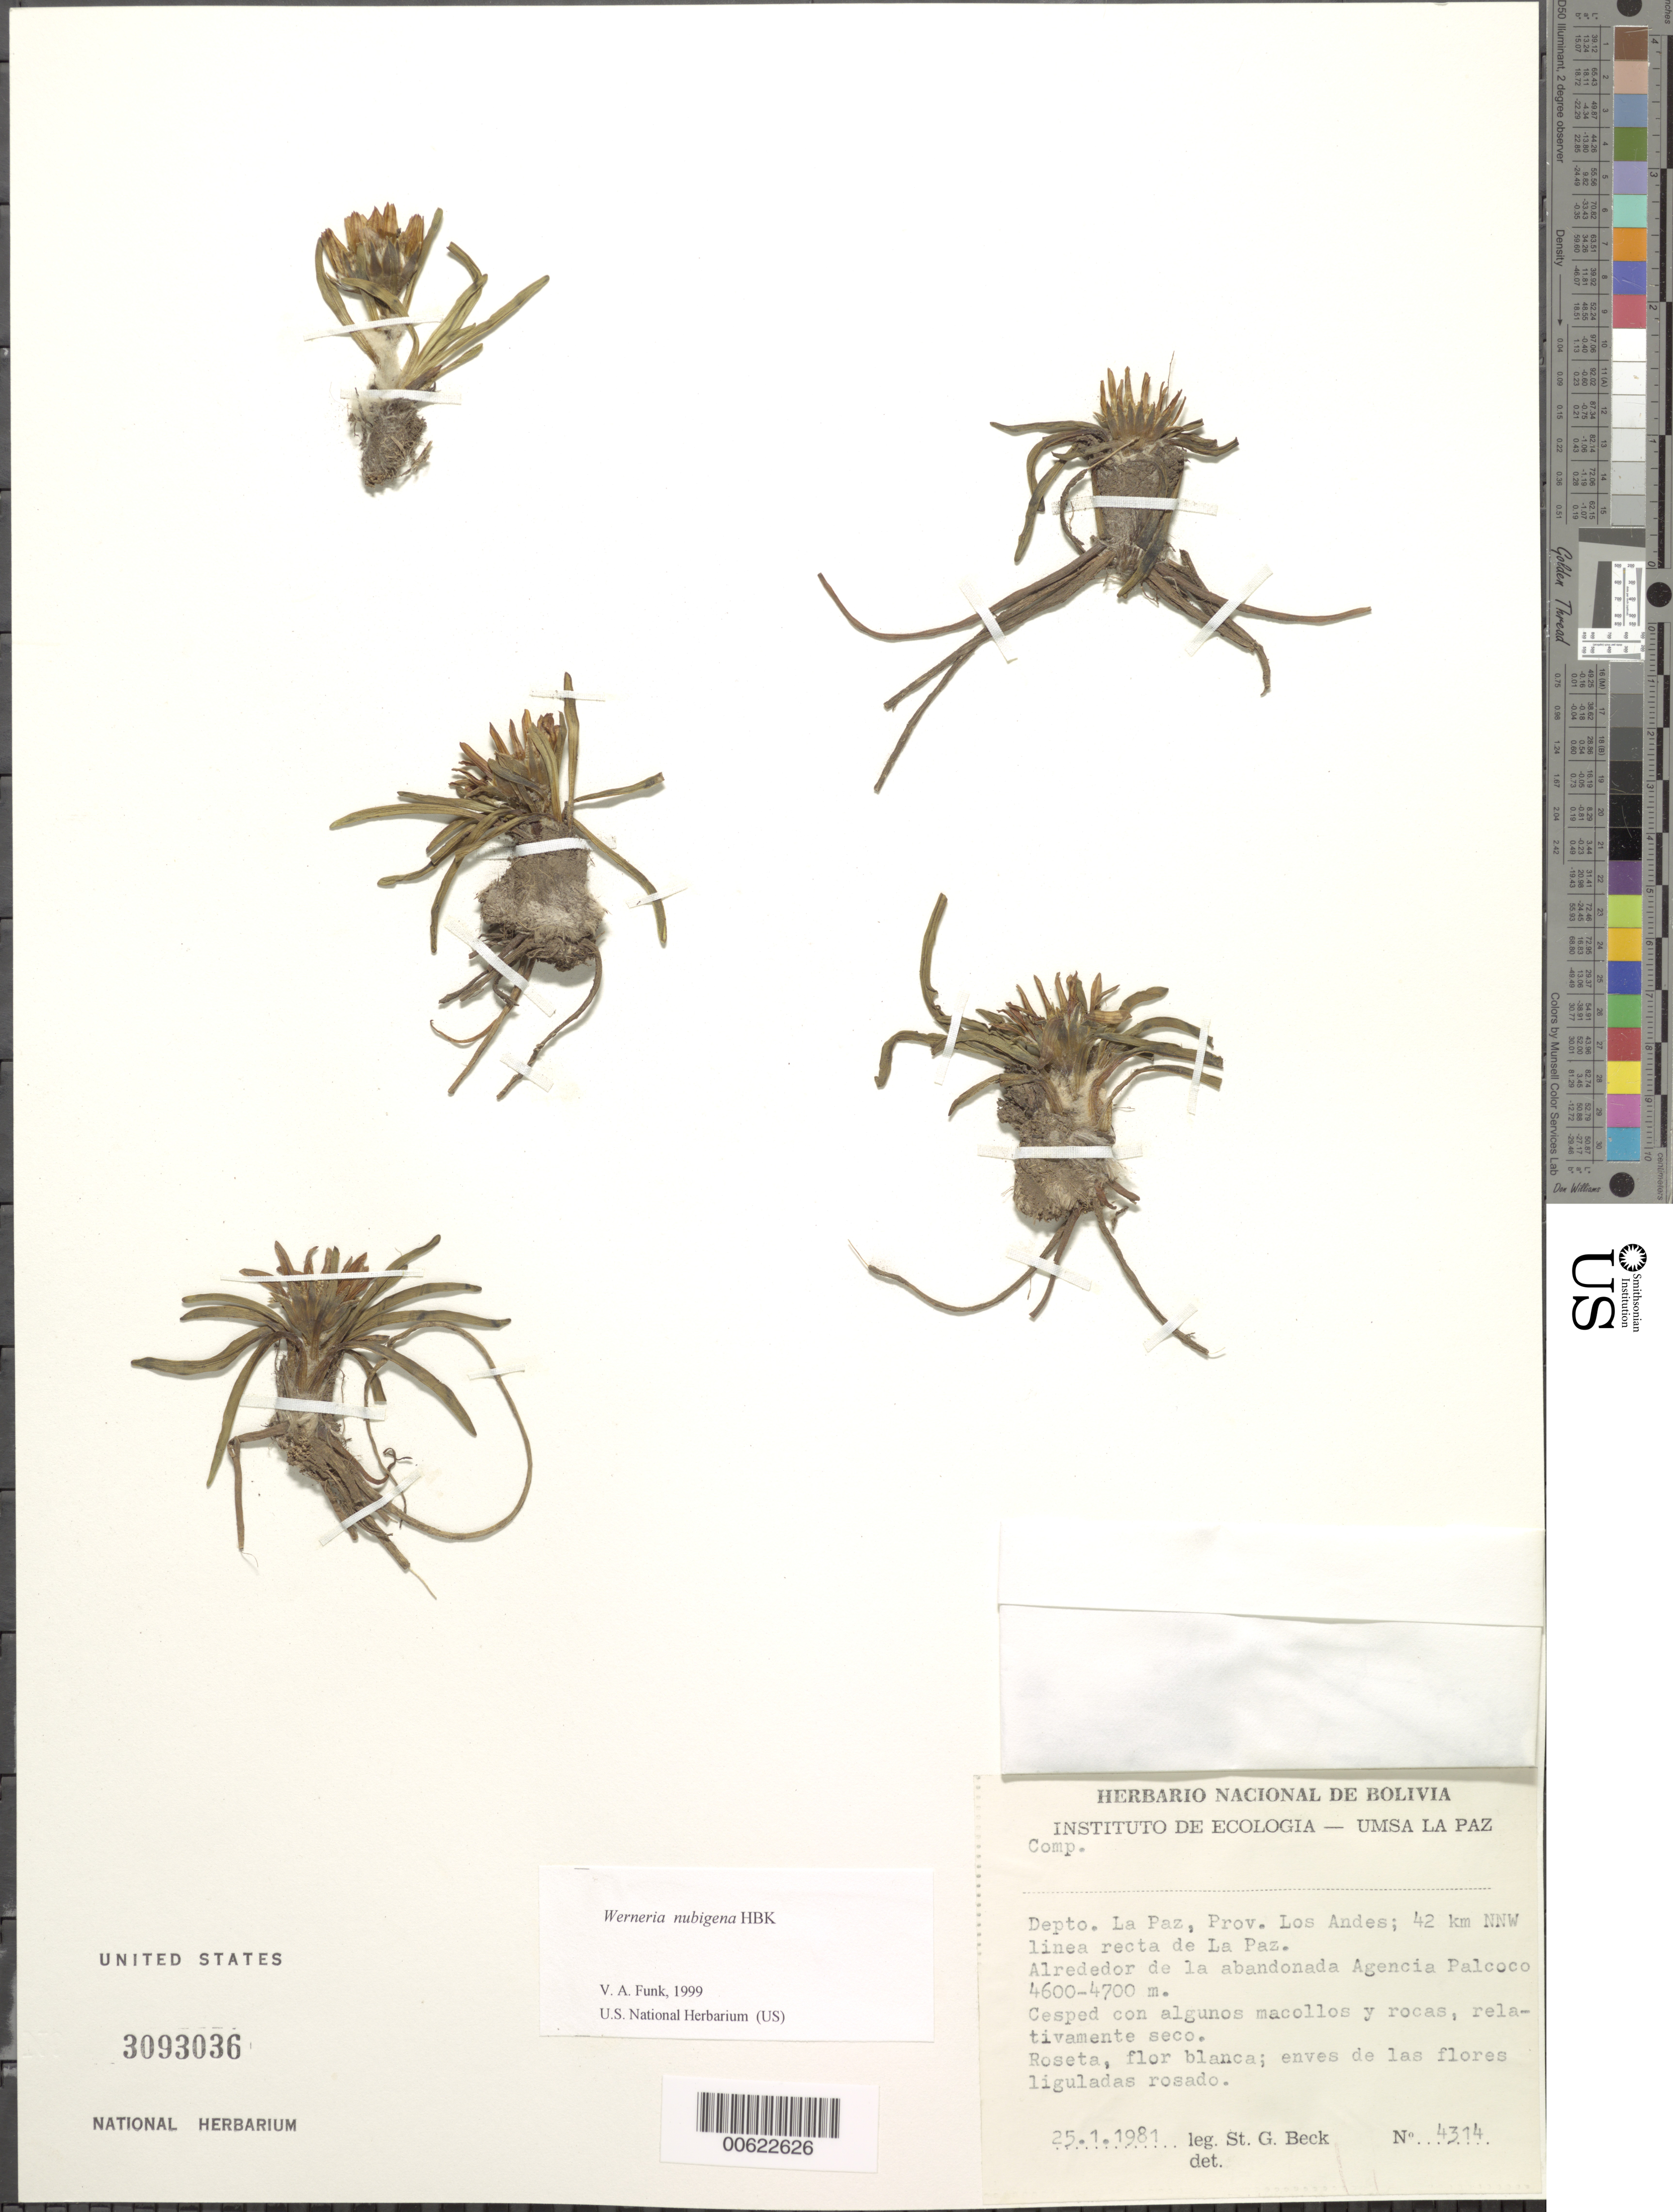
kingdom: Plantae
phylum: Tracheophyta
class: Magnoliopsida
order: Asterales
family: Asteraceae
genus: Werneria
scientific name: Werneria glaberrima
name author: Phil.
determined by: Funk, Vicki A., (BOT), Smithsonian Institution - National Museum of Natural History (UNITED STATES)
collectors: X. Menhofer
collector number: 4314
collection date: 1981-01-25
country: Bolivia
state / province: La Paz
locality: Prov. Los Andes, 42 km NNW linea recta de La paz; Alrededor de la abandonada Agencia Palcoco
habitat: Roseta, flor blanca; enves de las flores liguladas rosado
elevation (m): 4600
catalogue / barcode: US 3093036